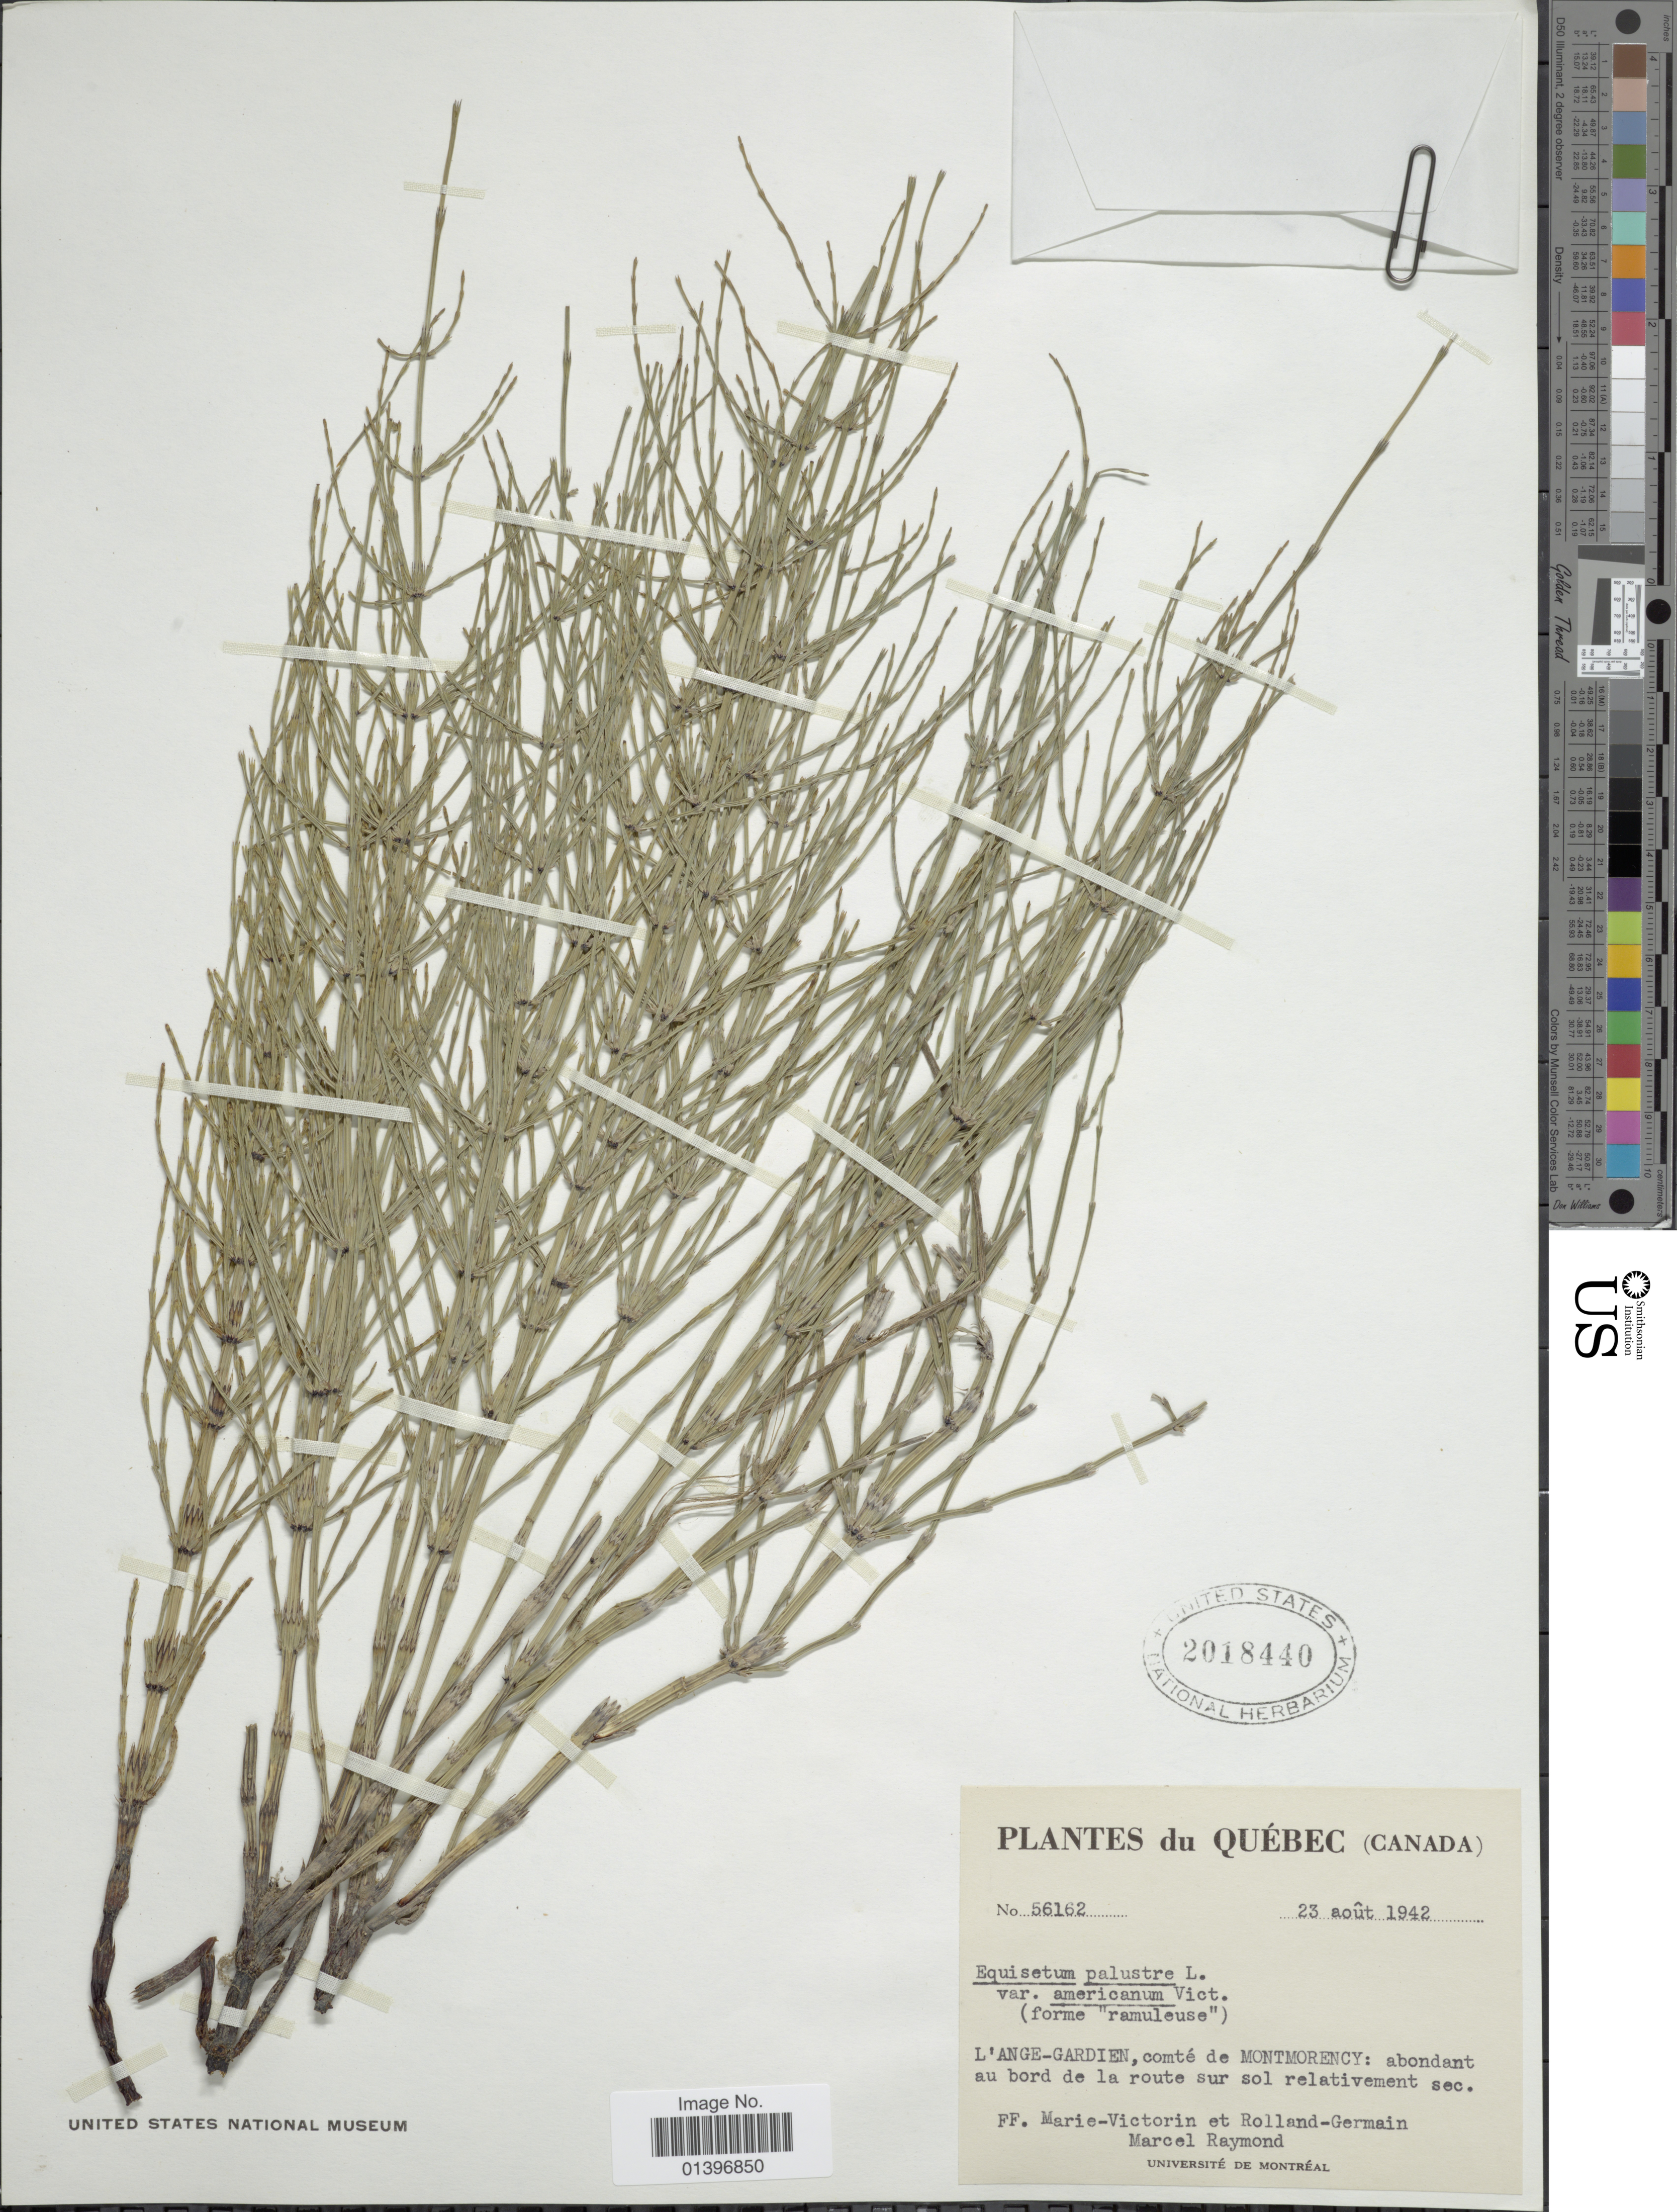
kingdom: Plantae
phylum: Tracheophyta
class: Polypodiopsida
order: Equisetales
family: Equisetaceae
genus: Equisetum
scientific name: Equisetum palustre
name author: L.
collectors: Fr. Marie-Victorin, Rolland-Germain & M. Raymond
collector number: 56162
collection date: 1942-08-23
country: Canada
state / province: Quebec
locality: L'Ange-Gardien, comté de Montmorency: abondant au bord de la route sur sol relativement sec.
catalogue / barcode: US 2018440